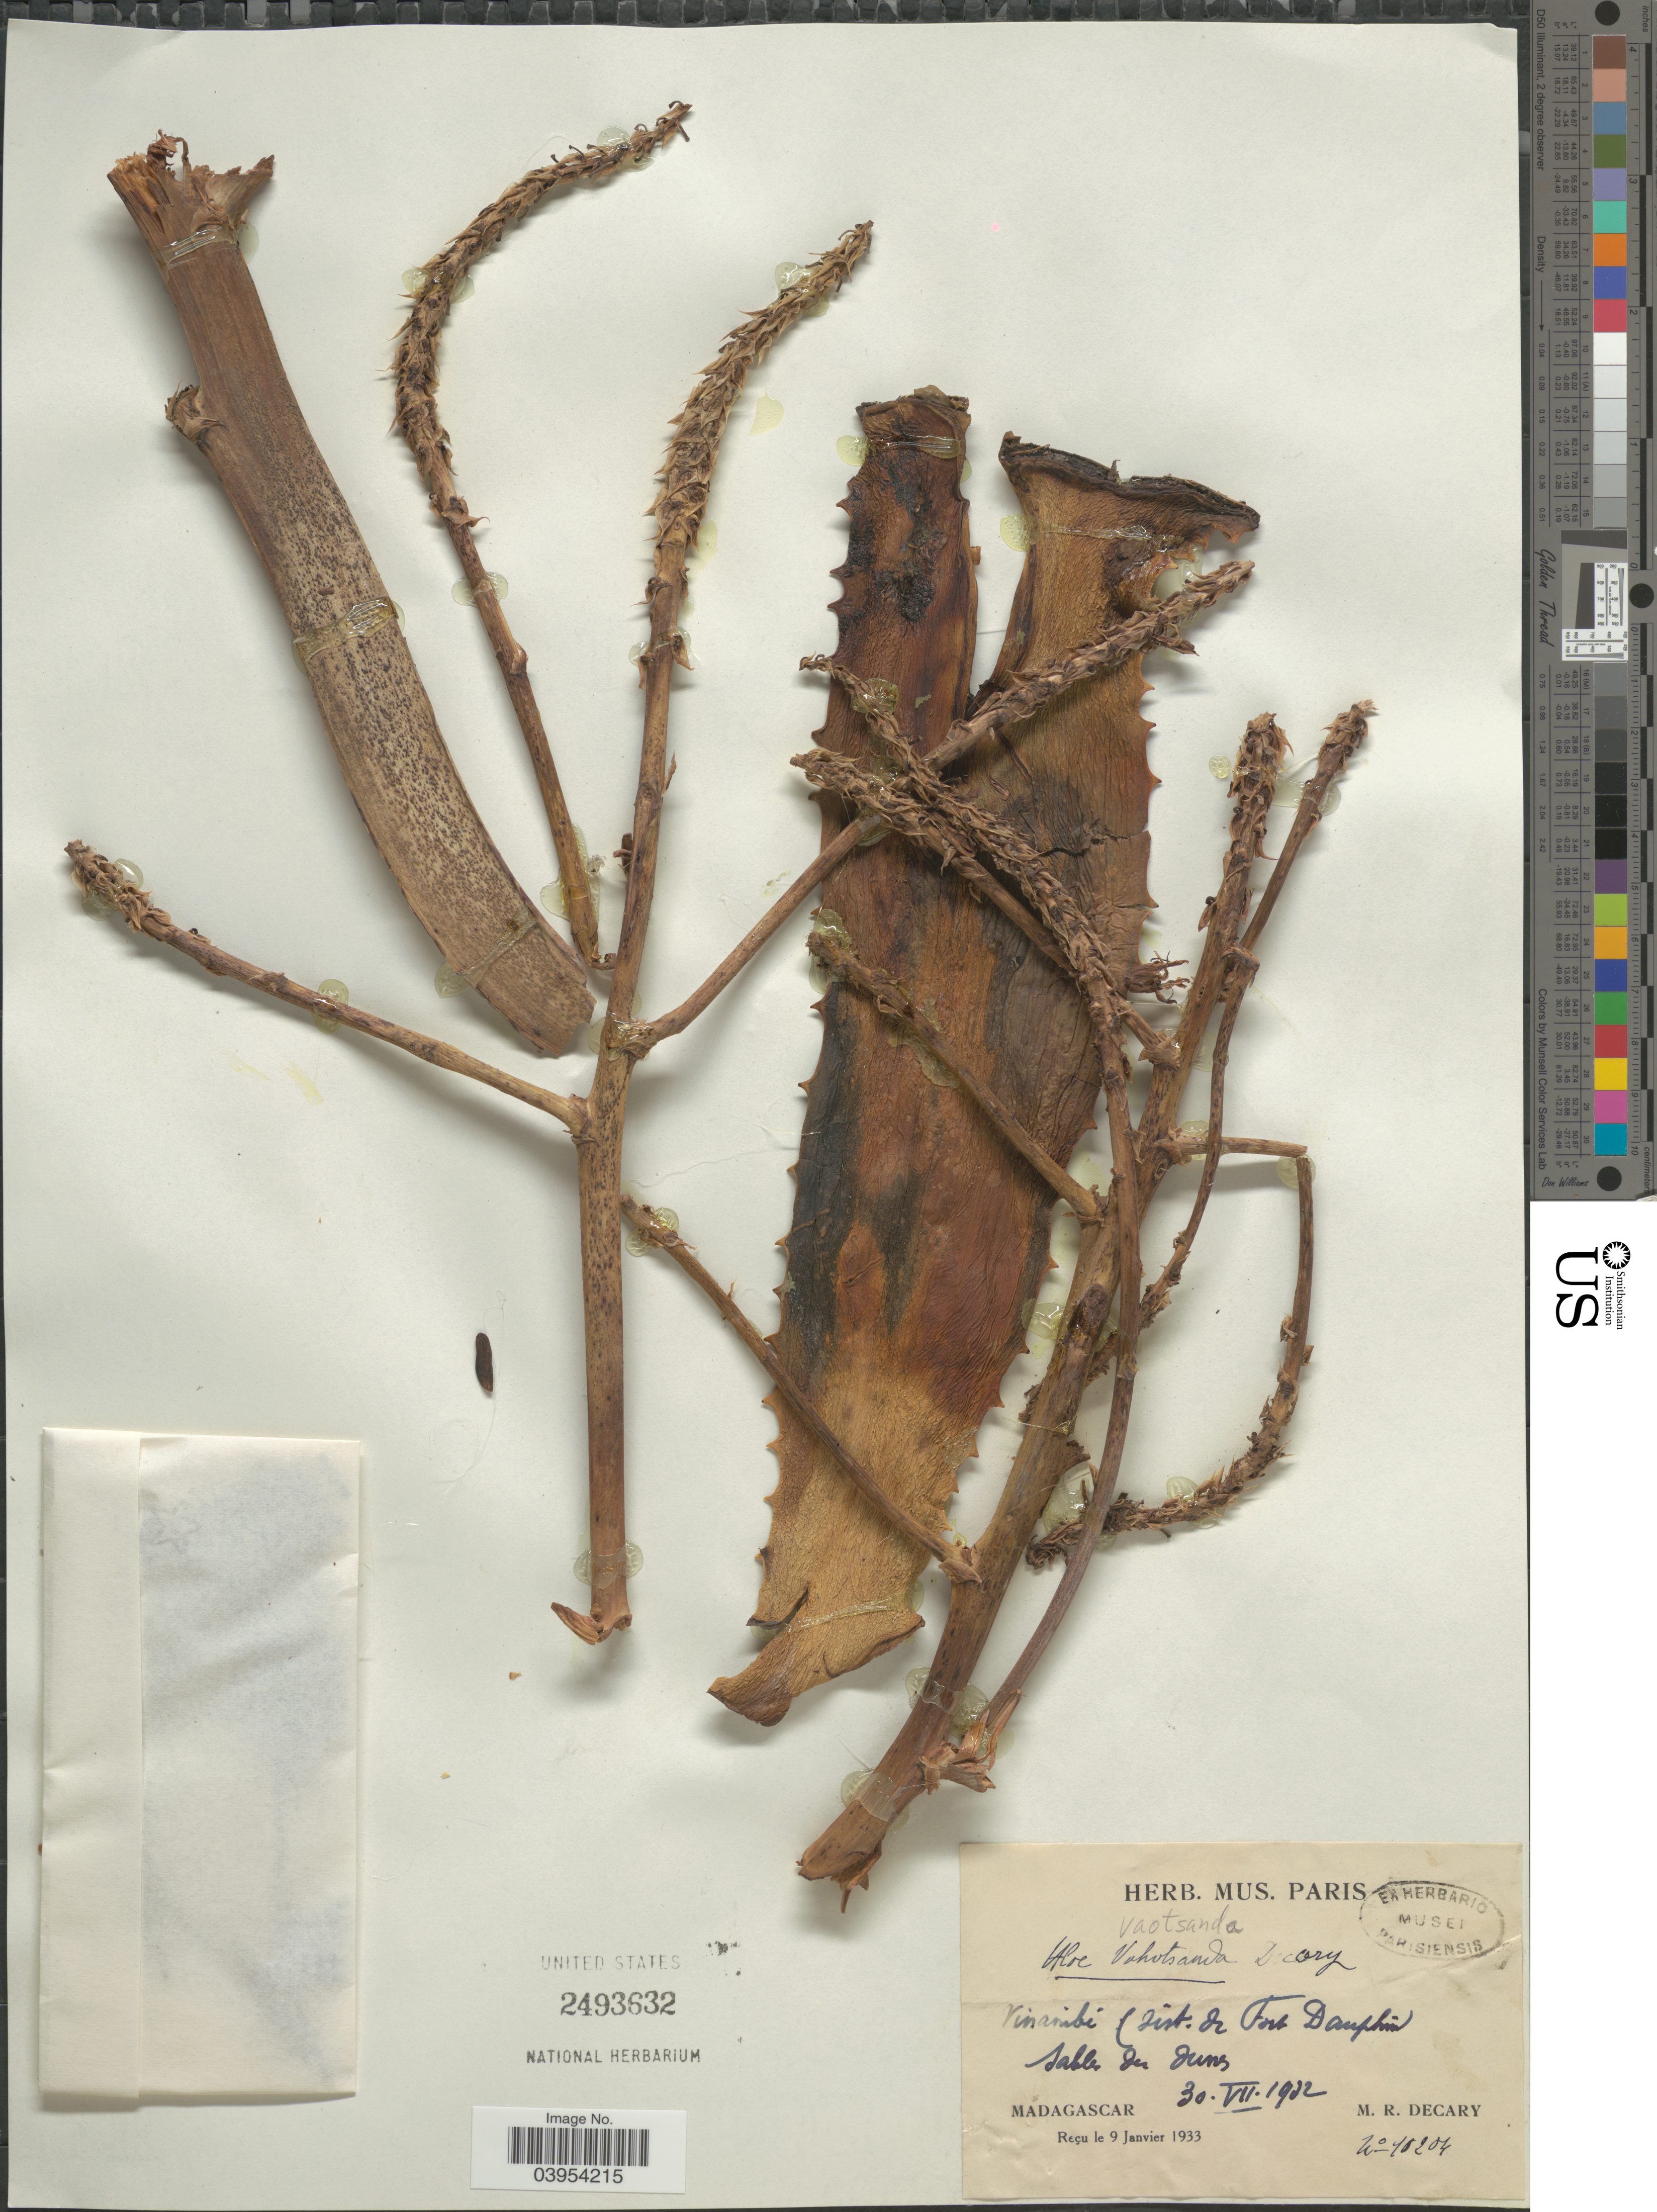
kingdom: Plantae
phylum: Tracheophyta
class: Liliopsida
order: Asparagales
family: Asphodelaceae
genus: Aloe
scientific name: Aloe vaotsanda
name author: Decary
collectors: R. Decary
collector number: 10204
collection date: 1932-07-30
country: Madagascar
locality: Vinanibi (Dist. de Fort Dauphin) Sables des dunes.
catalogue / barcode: US 2493632